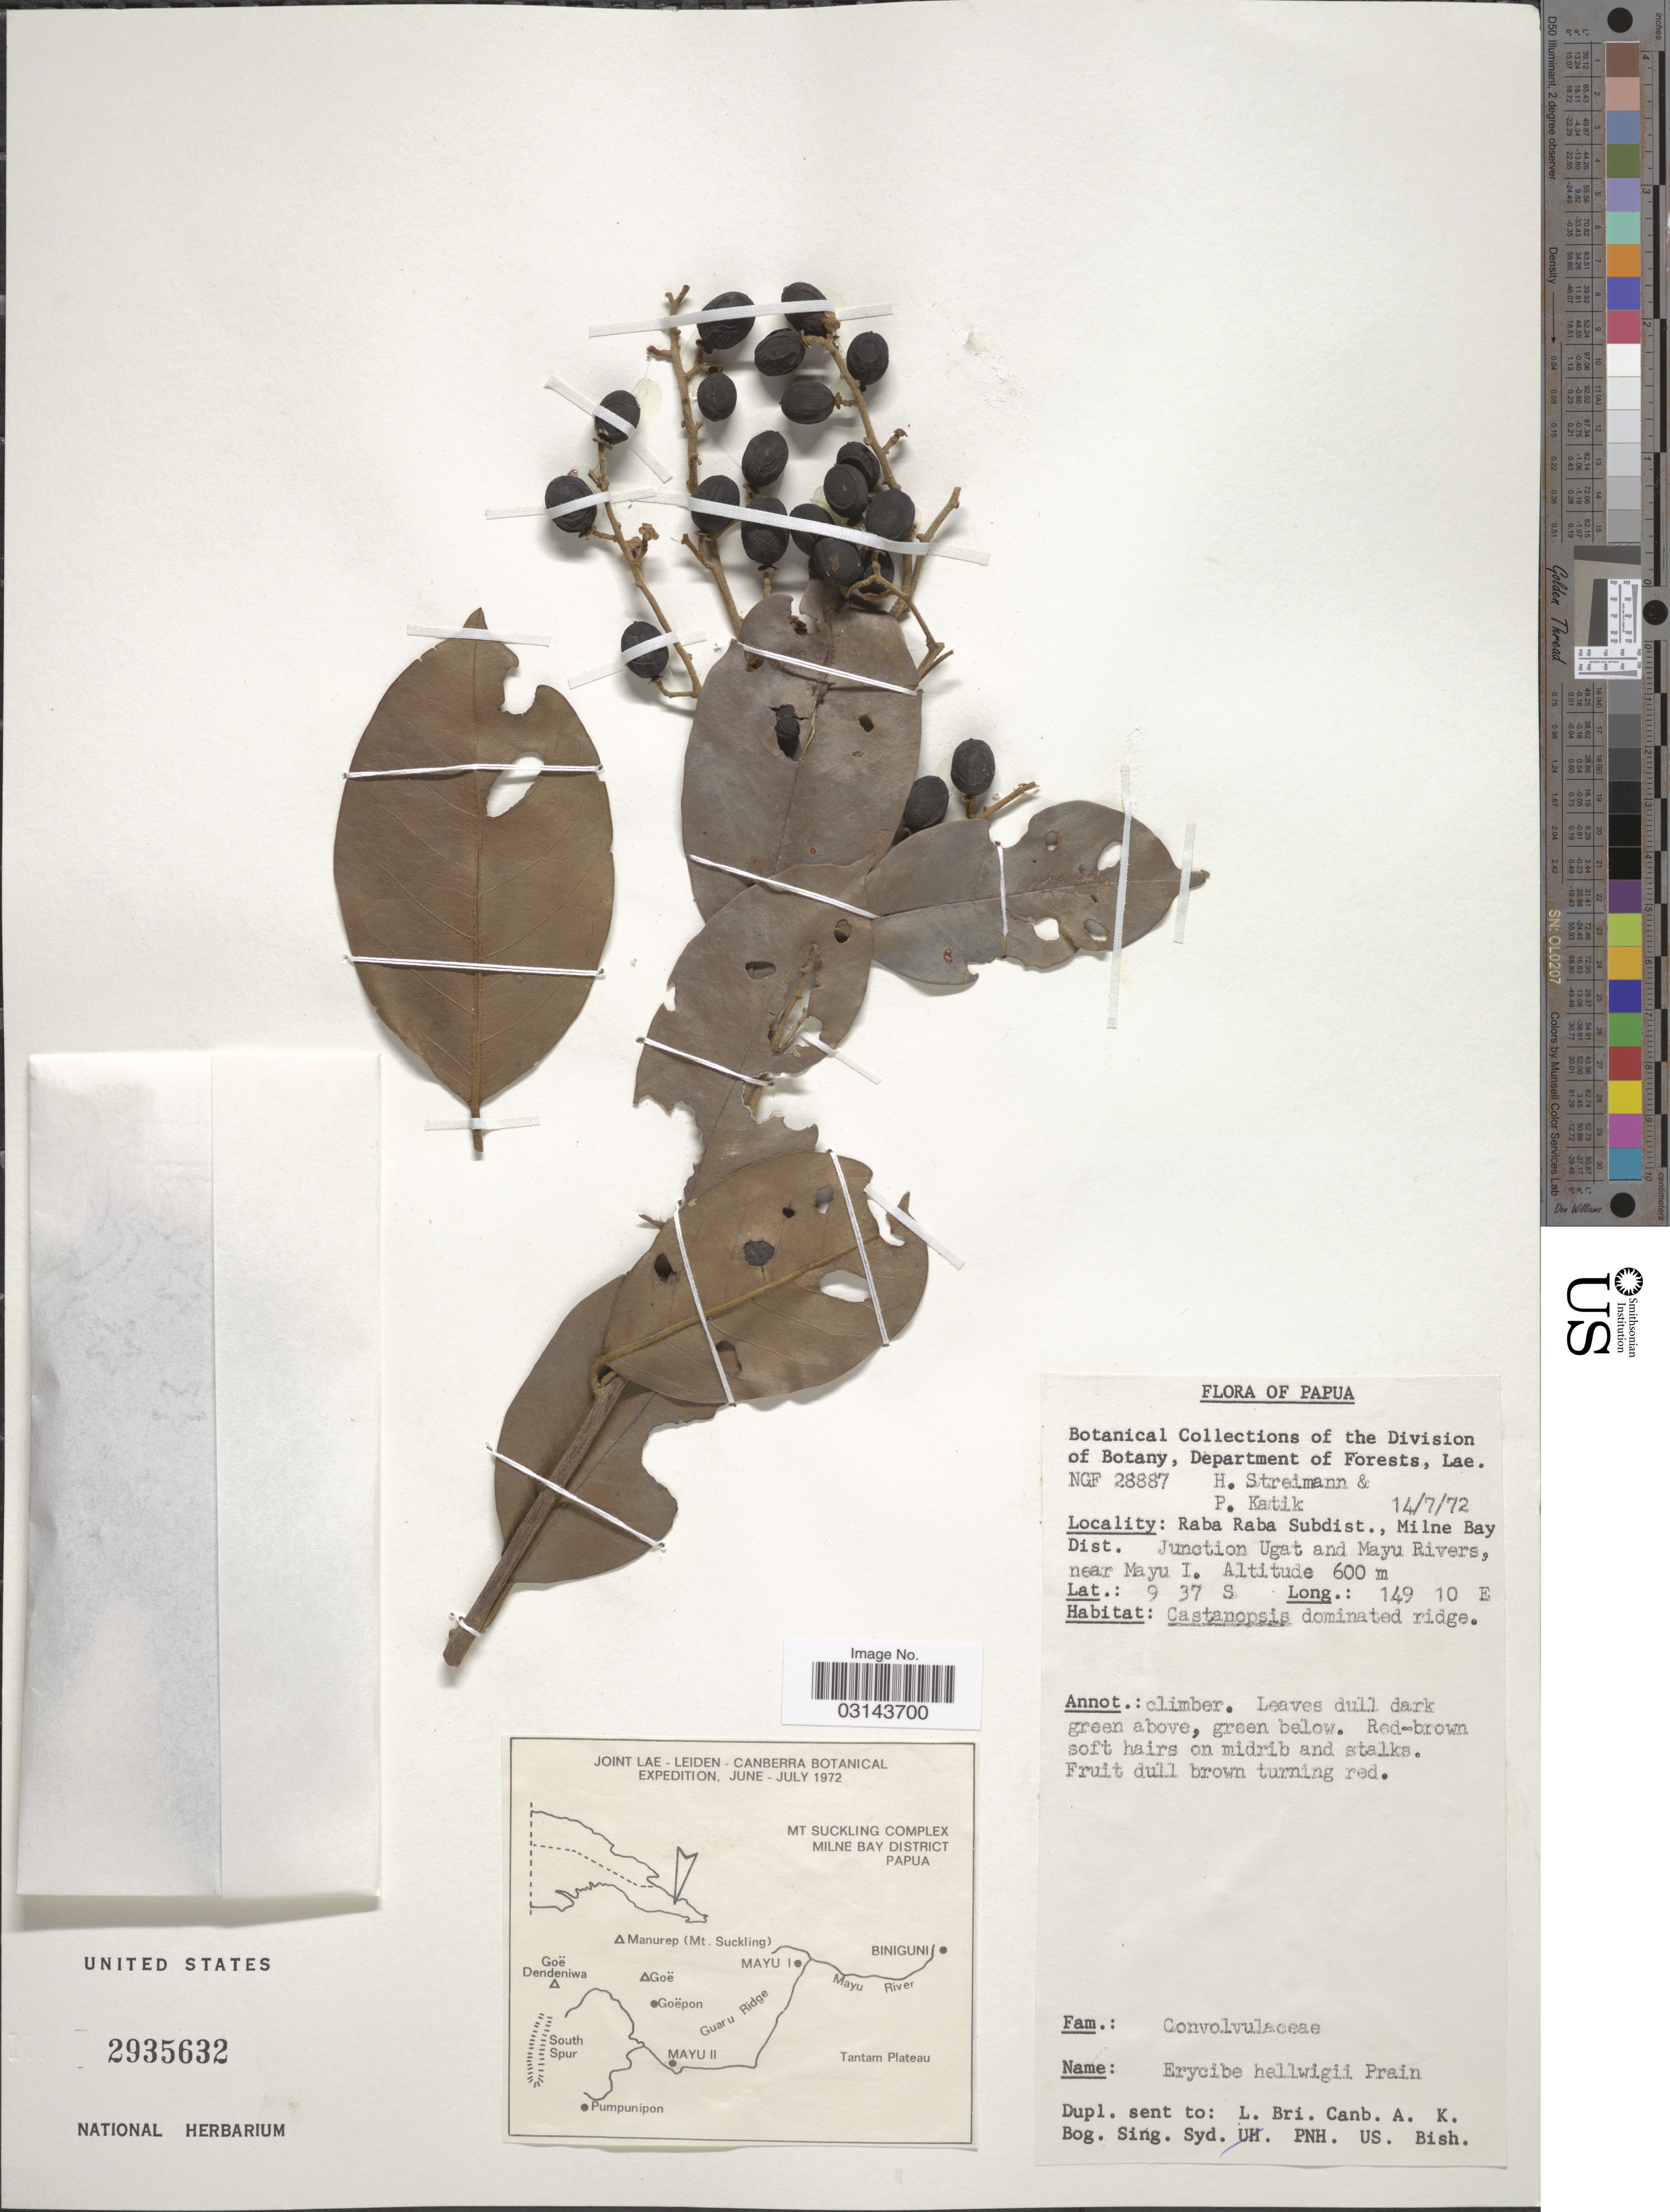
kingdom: Plantae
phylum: Tracheophyta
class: Magnoliopsida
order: Solanales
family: Convolvulaceae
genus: Erycibe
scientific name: Erycibe helwigii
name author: Prain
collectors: H. Streimann & P. Katik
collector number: NGF 28887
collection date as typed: Transcribed d/m/y: 14/7/72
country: Papua New Guinea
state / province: Milne Bay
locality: Raba Raba Subdist., Milne Bay Dist. Junction Ugat and Mayu Rivers, near Mayu I.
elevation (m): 600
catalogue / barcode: US 2935632